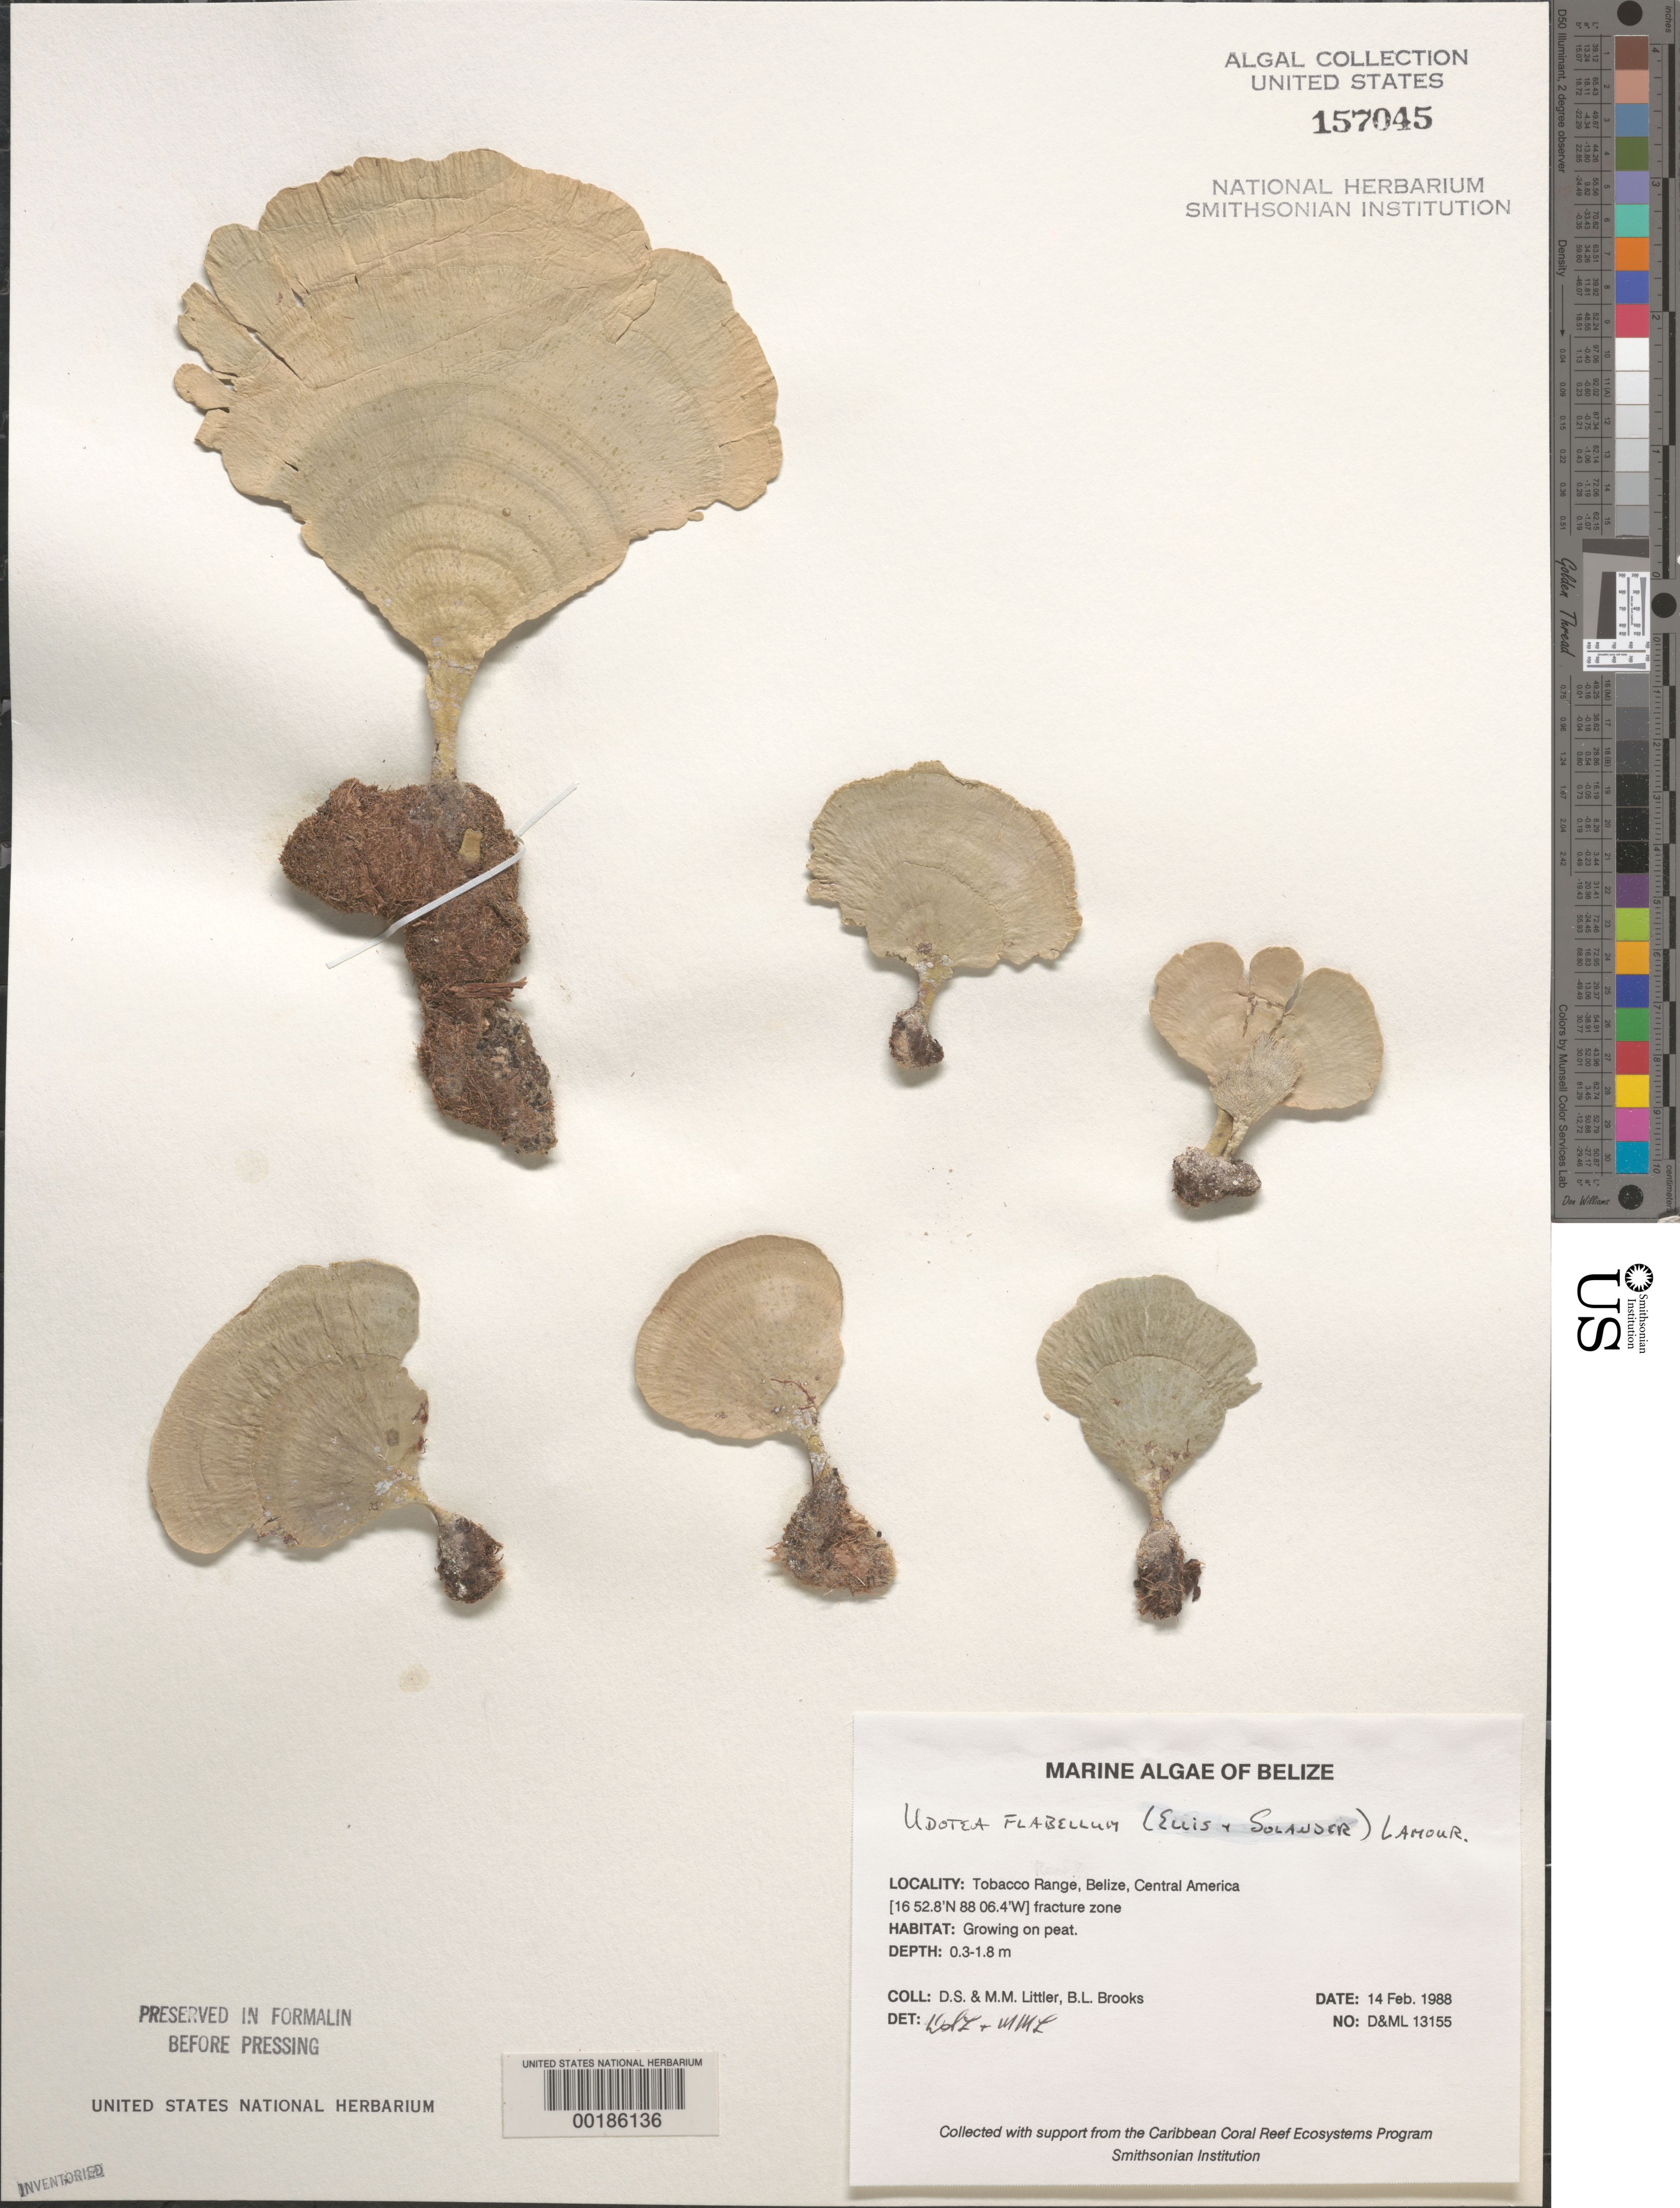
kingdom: Plantae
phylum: Chlorophyta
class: Ulvophyceae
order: Bryopsidales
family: Udoteaceae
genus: Udotea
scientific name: Udotea flabellum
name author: (J. Ellis & Sol.) M. Howe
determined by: Littler, D. S.; Littler, M. M.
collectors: D. S. Littler, M. M. Littler & B. Brooks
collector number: D&ML 13155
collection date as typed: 14 Feb 1988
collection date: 1988-02-14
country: Belize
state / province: Stann Creek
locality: Tobacco Range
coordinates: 16 52' 48" N, 88 06' 24" W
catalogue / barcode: US 157045